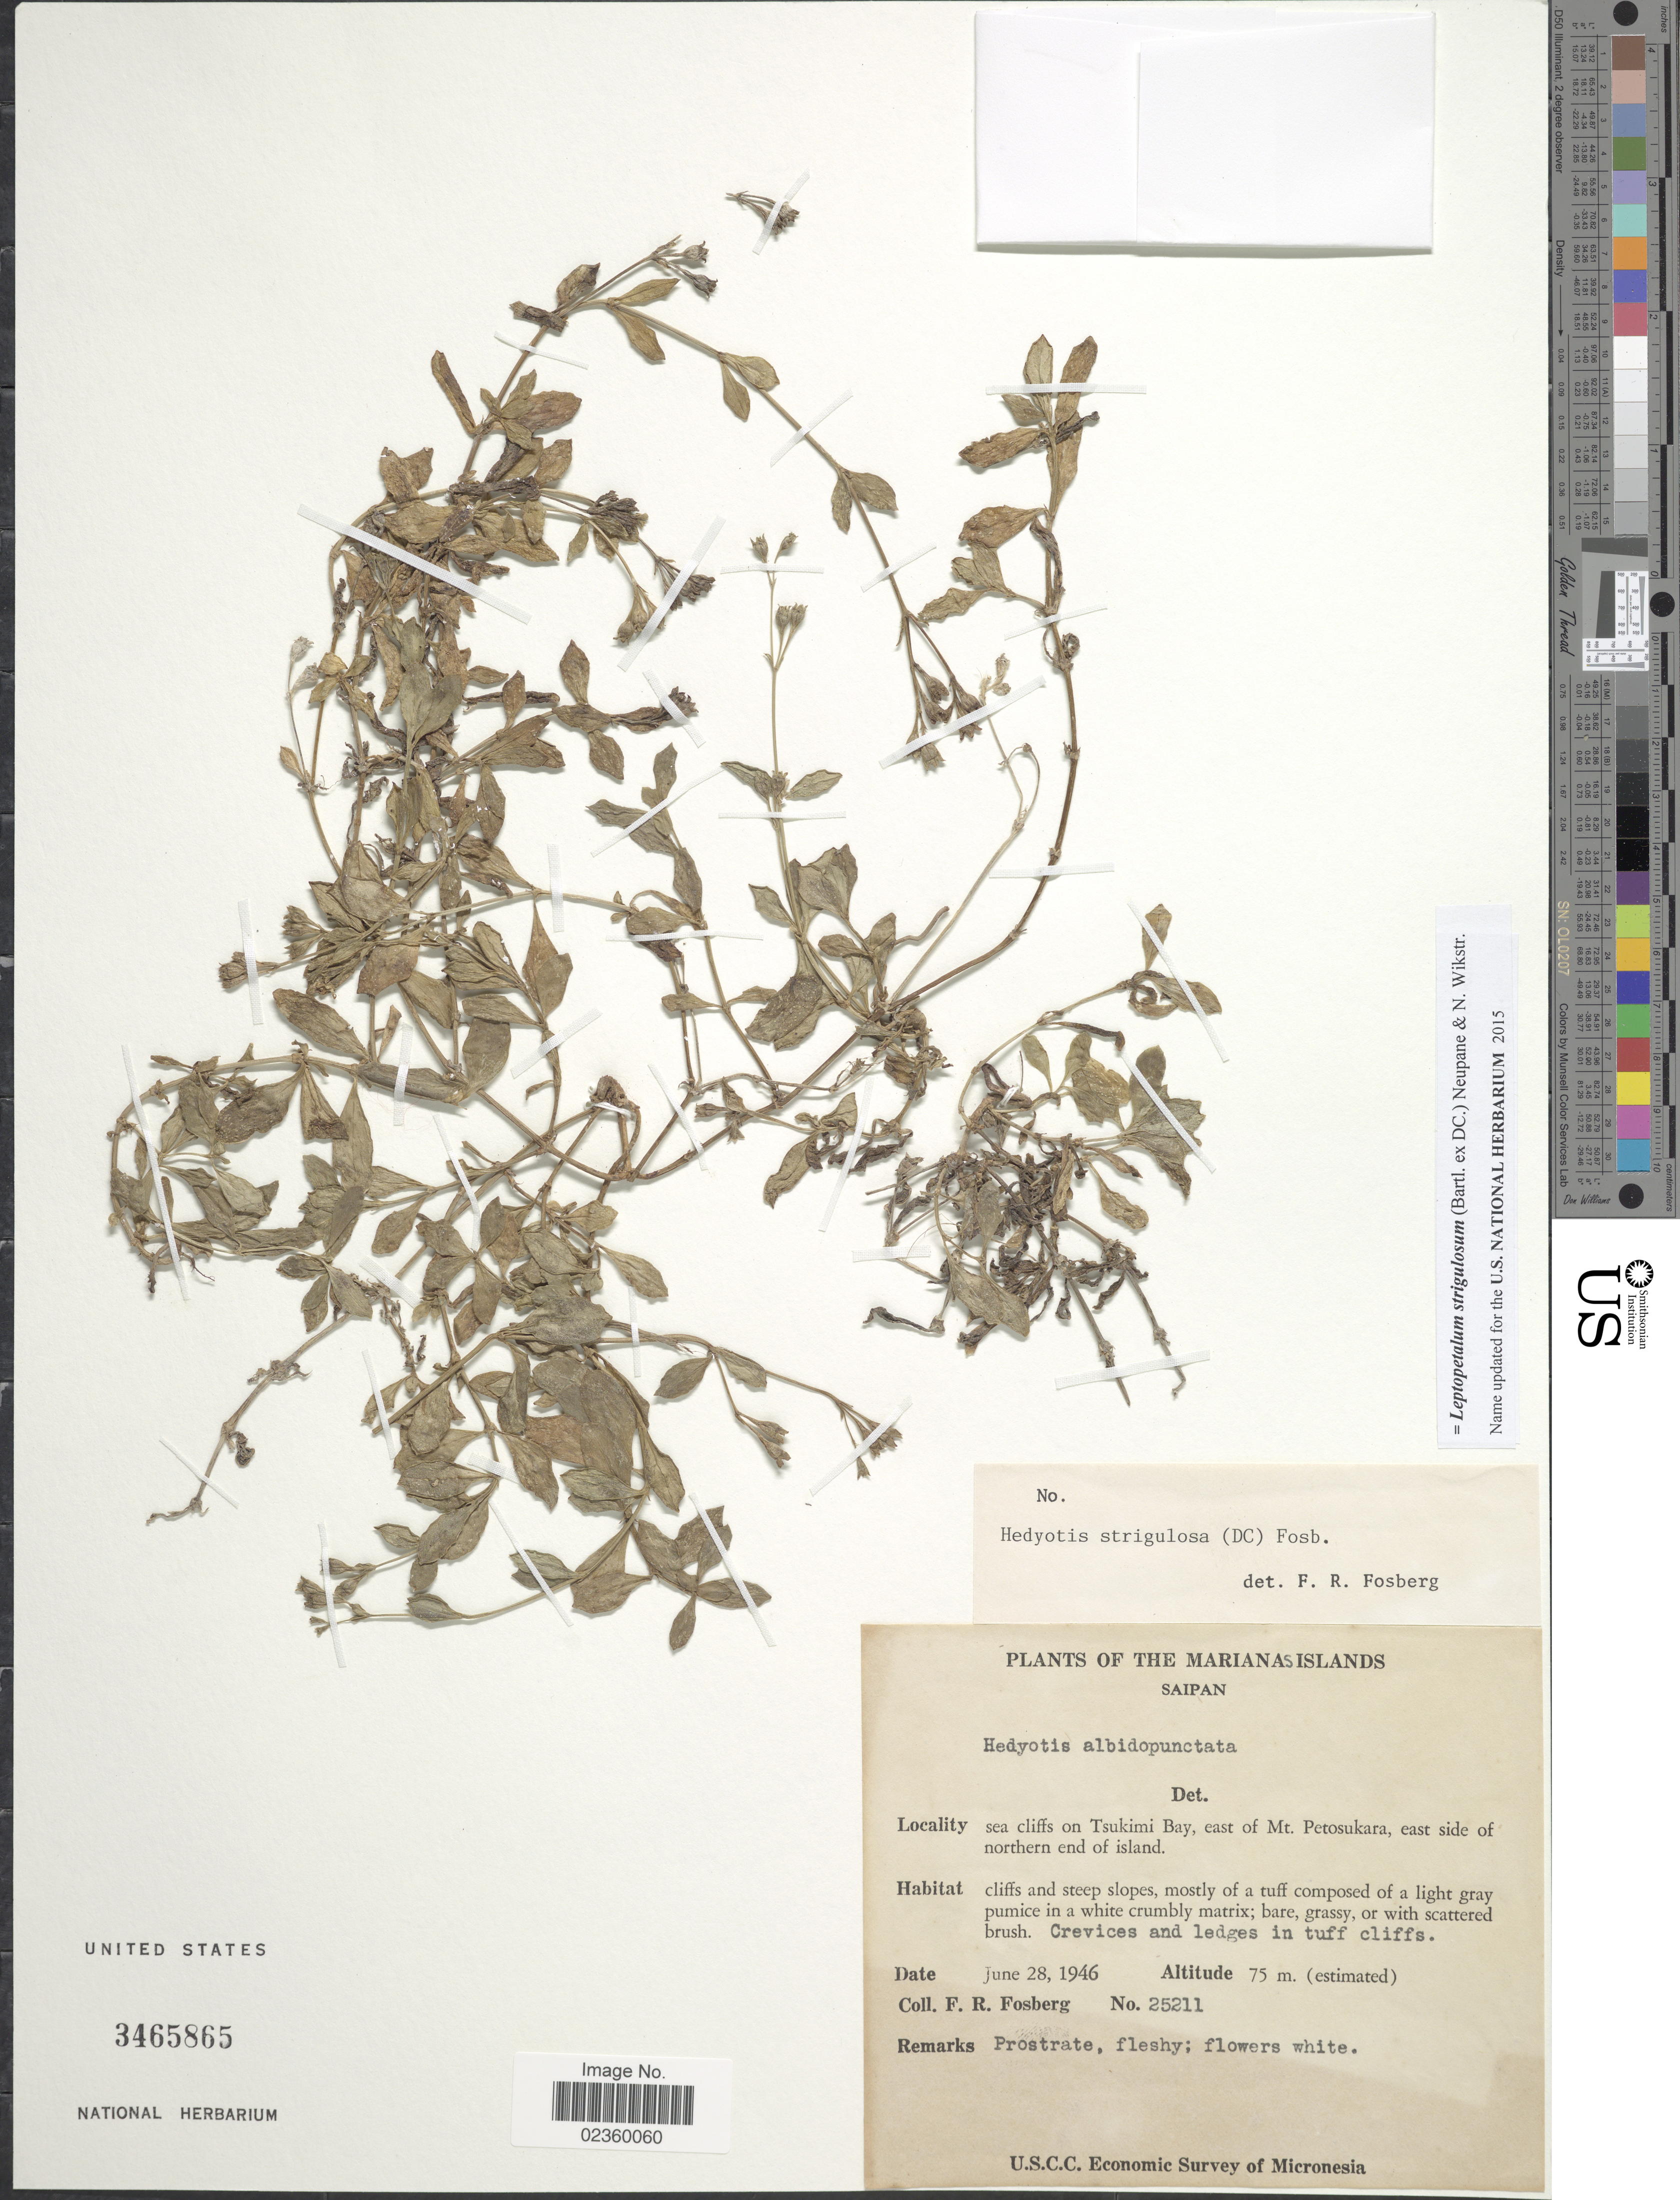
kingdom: Plantae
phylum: Tracheophyta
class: Magnoliopsida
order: Gentianales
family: Rubiaceae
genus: Leptopetalum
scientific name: Leptopetalum strigulosum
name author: (Bartl. ex DC.) Neupane & N. Wikstr.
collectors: F. R. Fosberg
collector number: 25211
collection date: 1946-06-28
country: Northern Mariana Islands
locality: The Marianas Islands. Saipan. Sea cliffs on Tsukimi Bay, east of Mt. Petosukara, east side of northern end of island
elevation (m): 75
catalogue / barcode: US 3465865